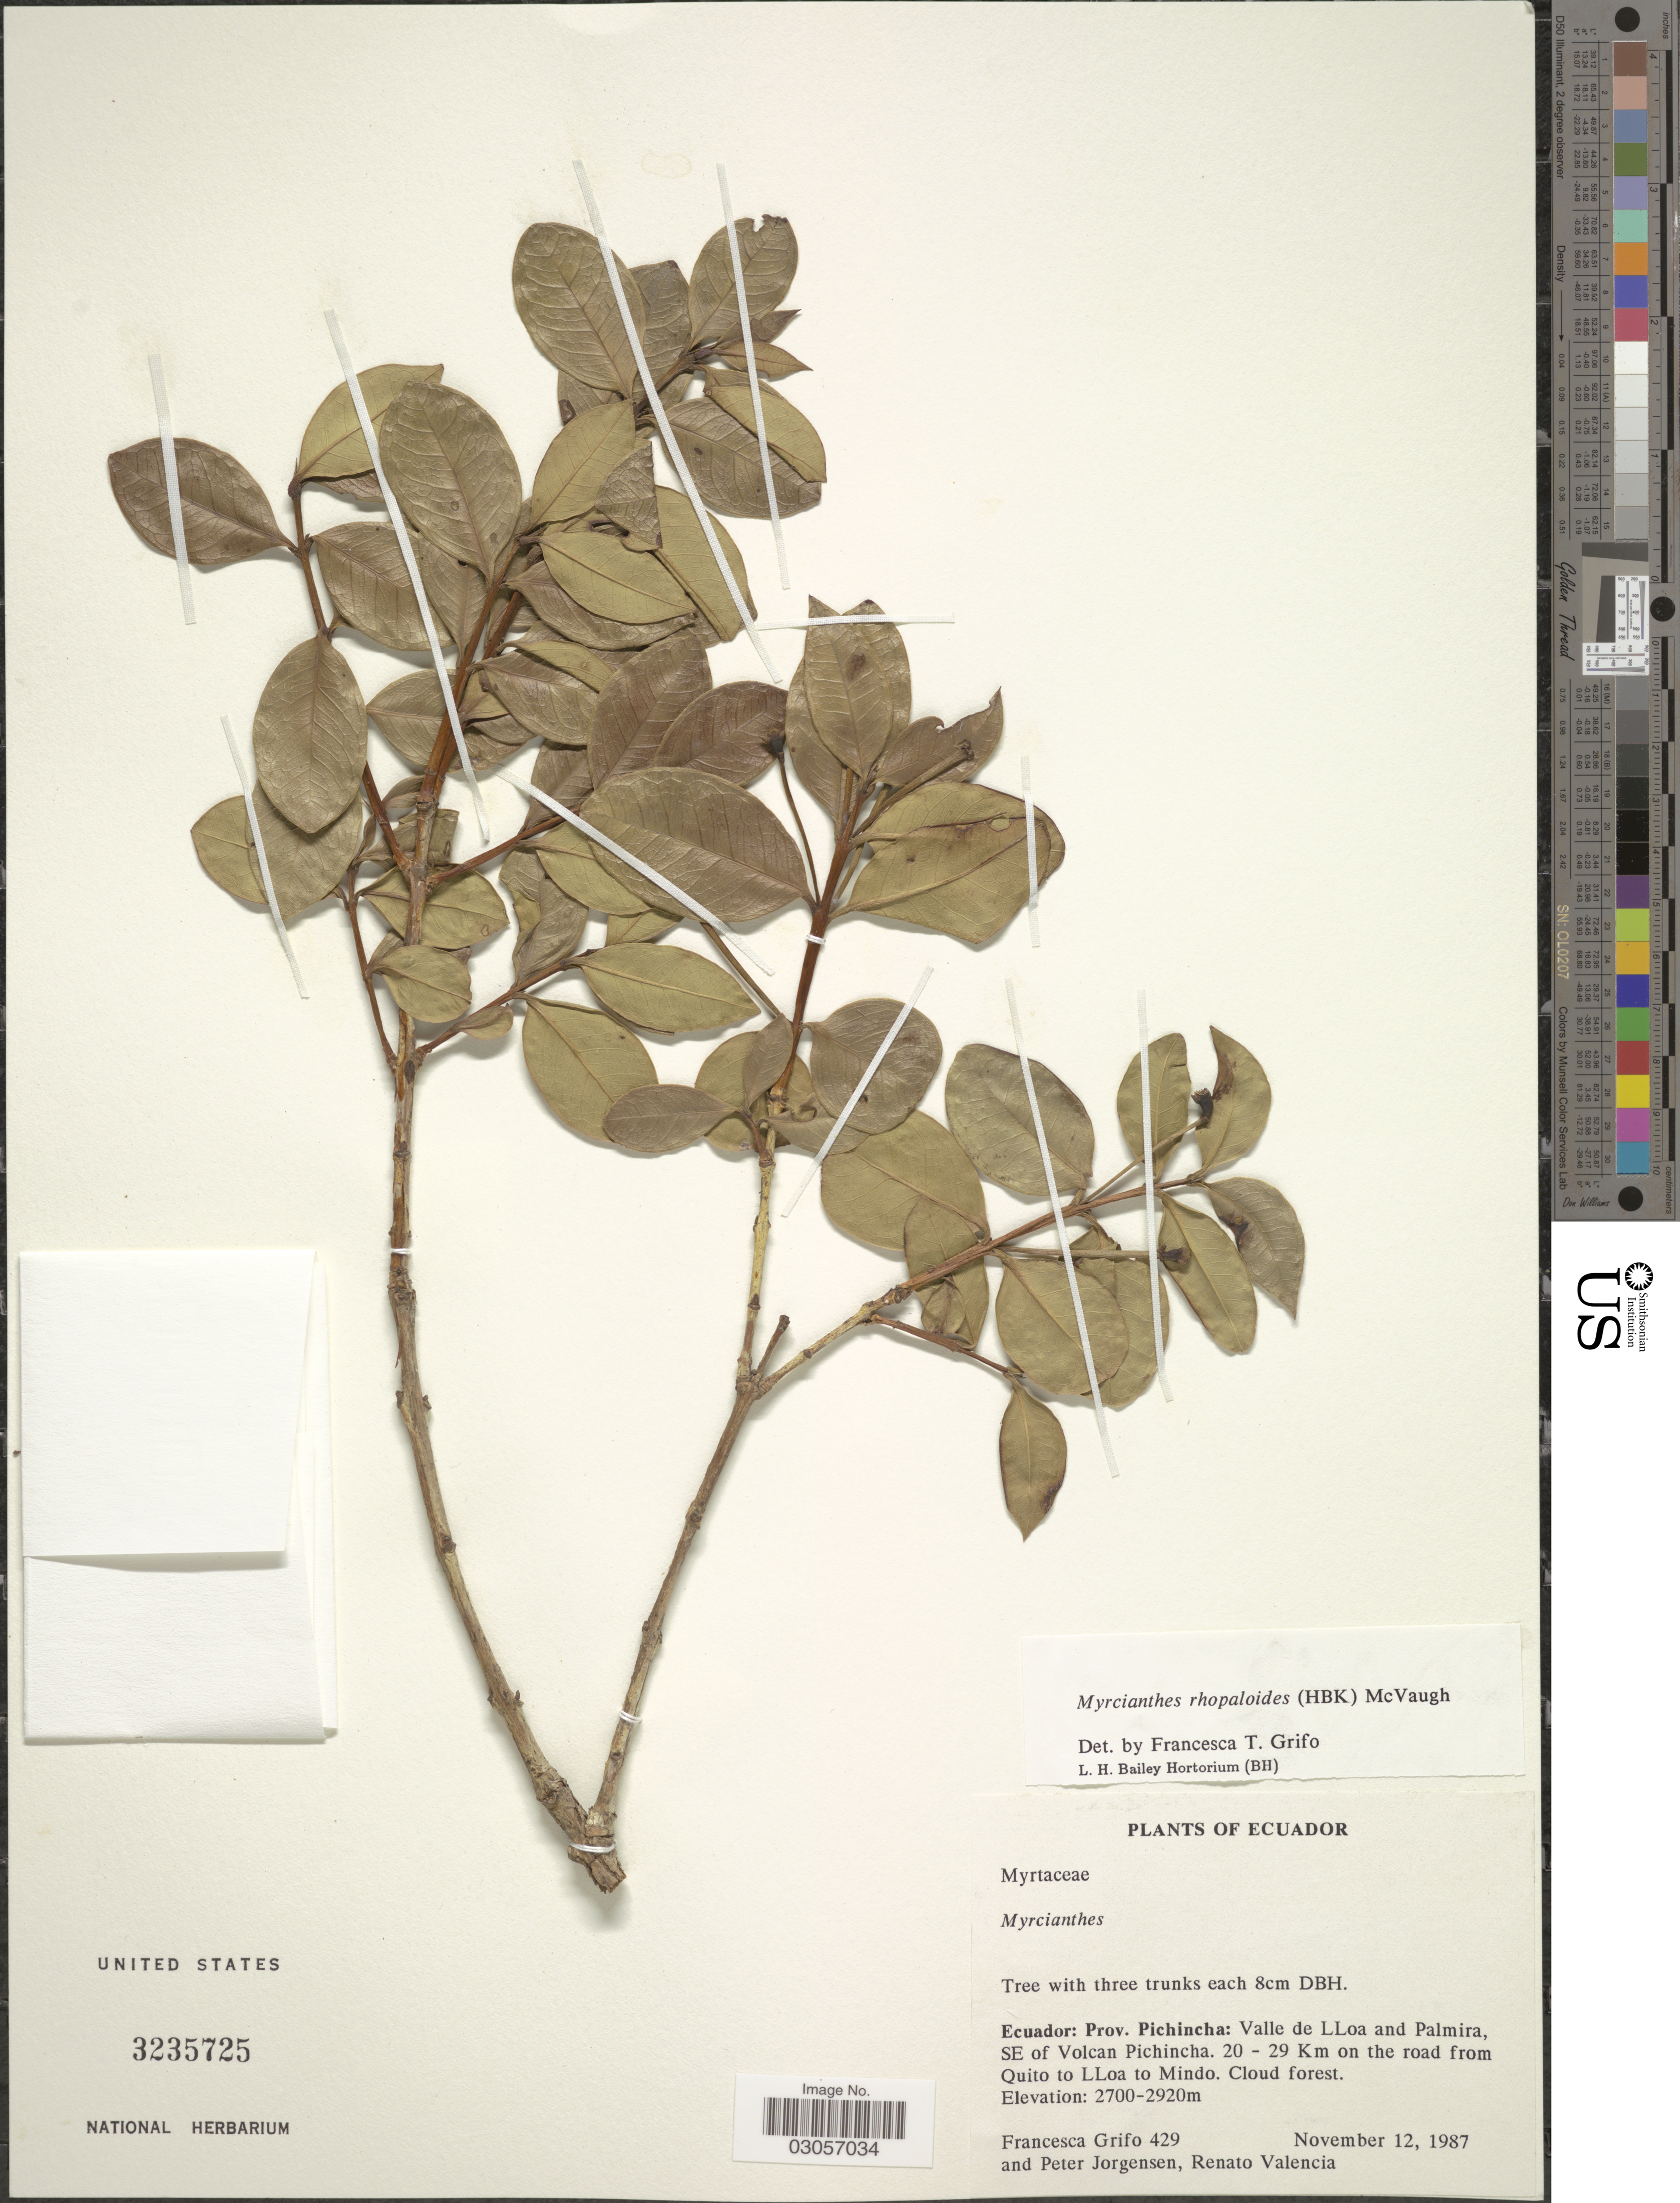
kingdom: Plantae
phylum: Tracheophyta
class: Magnoliopsida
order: Myrtales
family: Myrtaceae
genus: Myrcianthes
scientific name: Myrcianthes rhopaloides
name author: (Kunth) McVaugh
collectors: F. Grifo, P. Jörgensen & R. Valencia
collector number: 429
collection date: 1987-11-12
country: Ecuador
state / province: Pichincha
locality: Valle de LLoa and Palmira, SE of Volcan Pichincha. 20-29 Km on the road from Quito to LLoa to Mindo.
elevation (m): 2700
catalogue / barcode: US 3235725